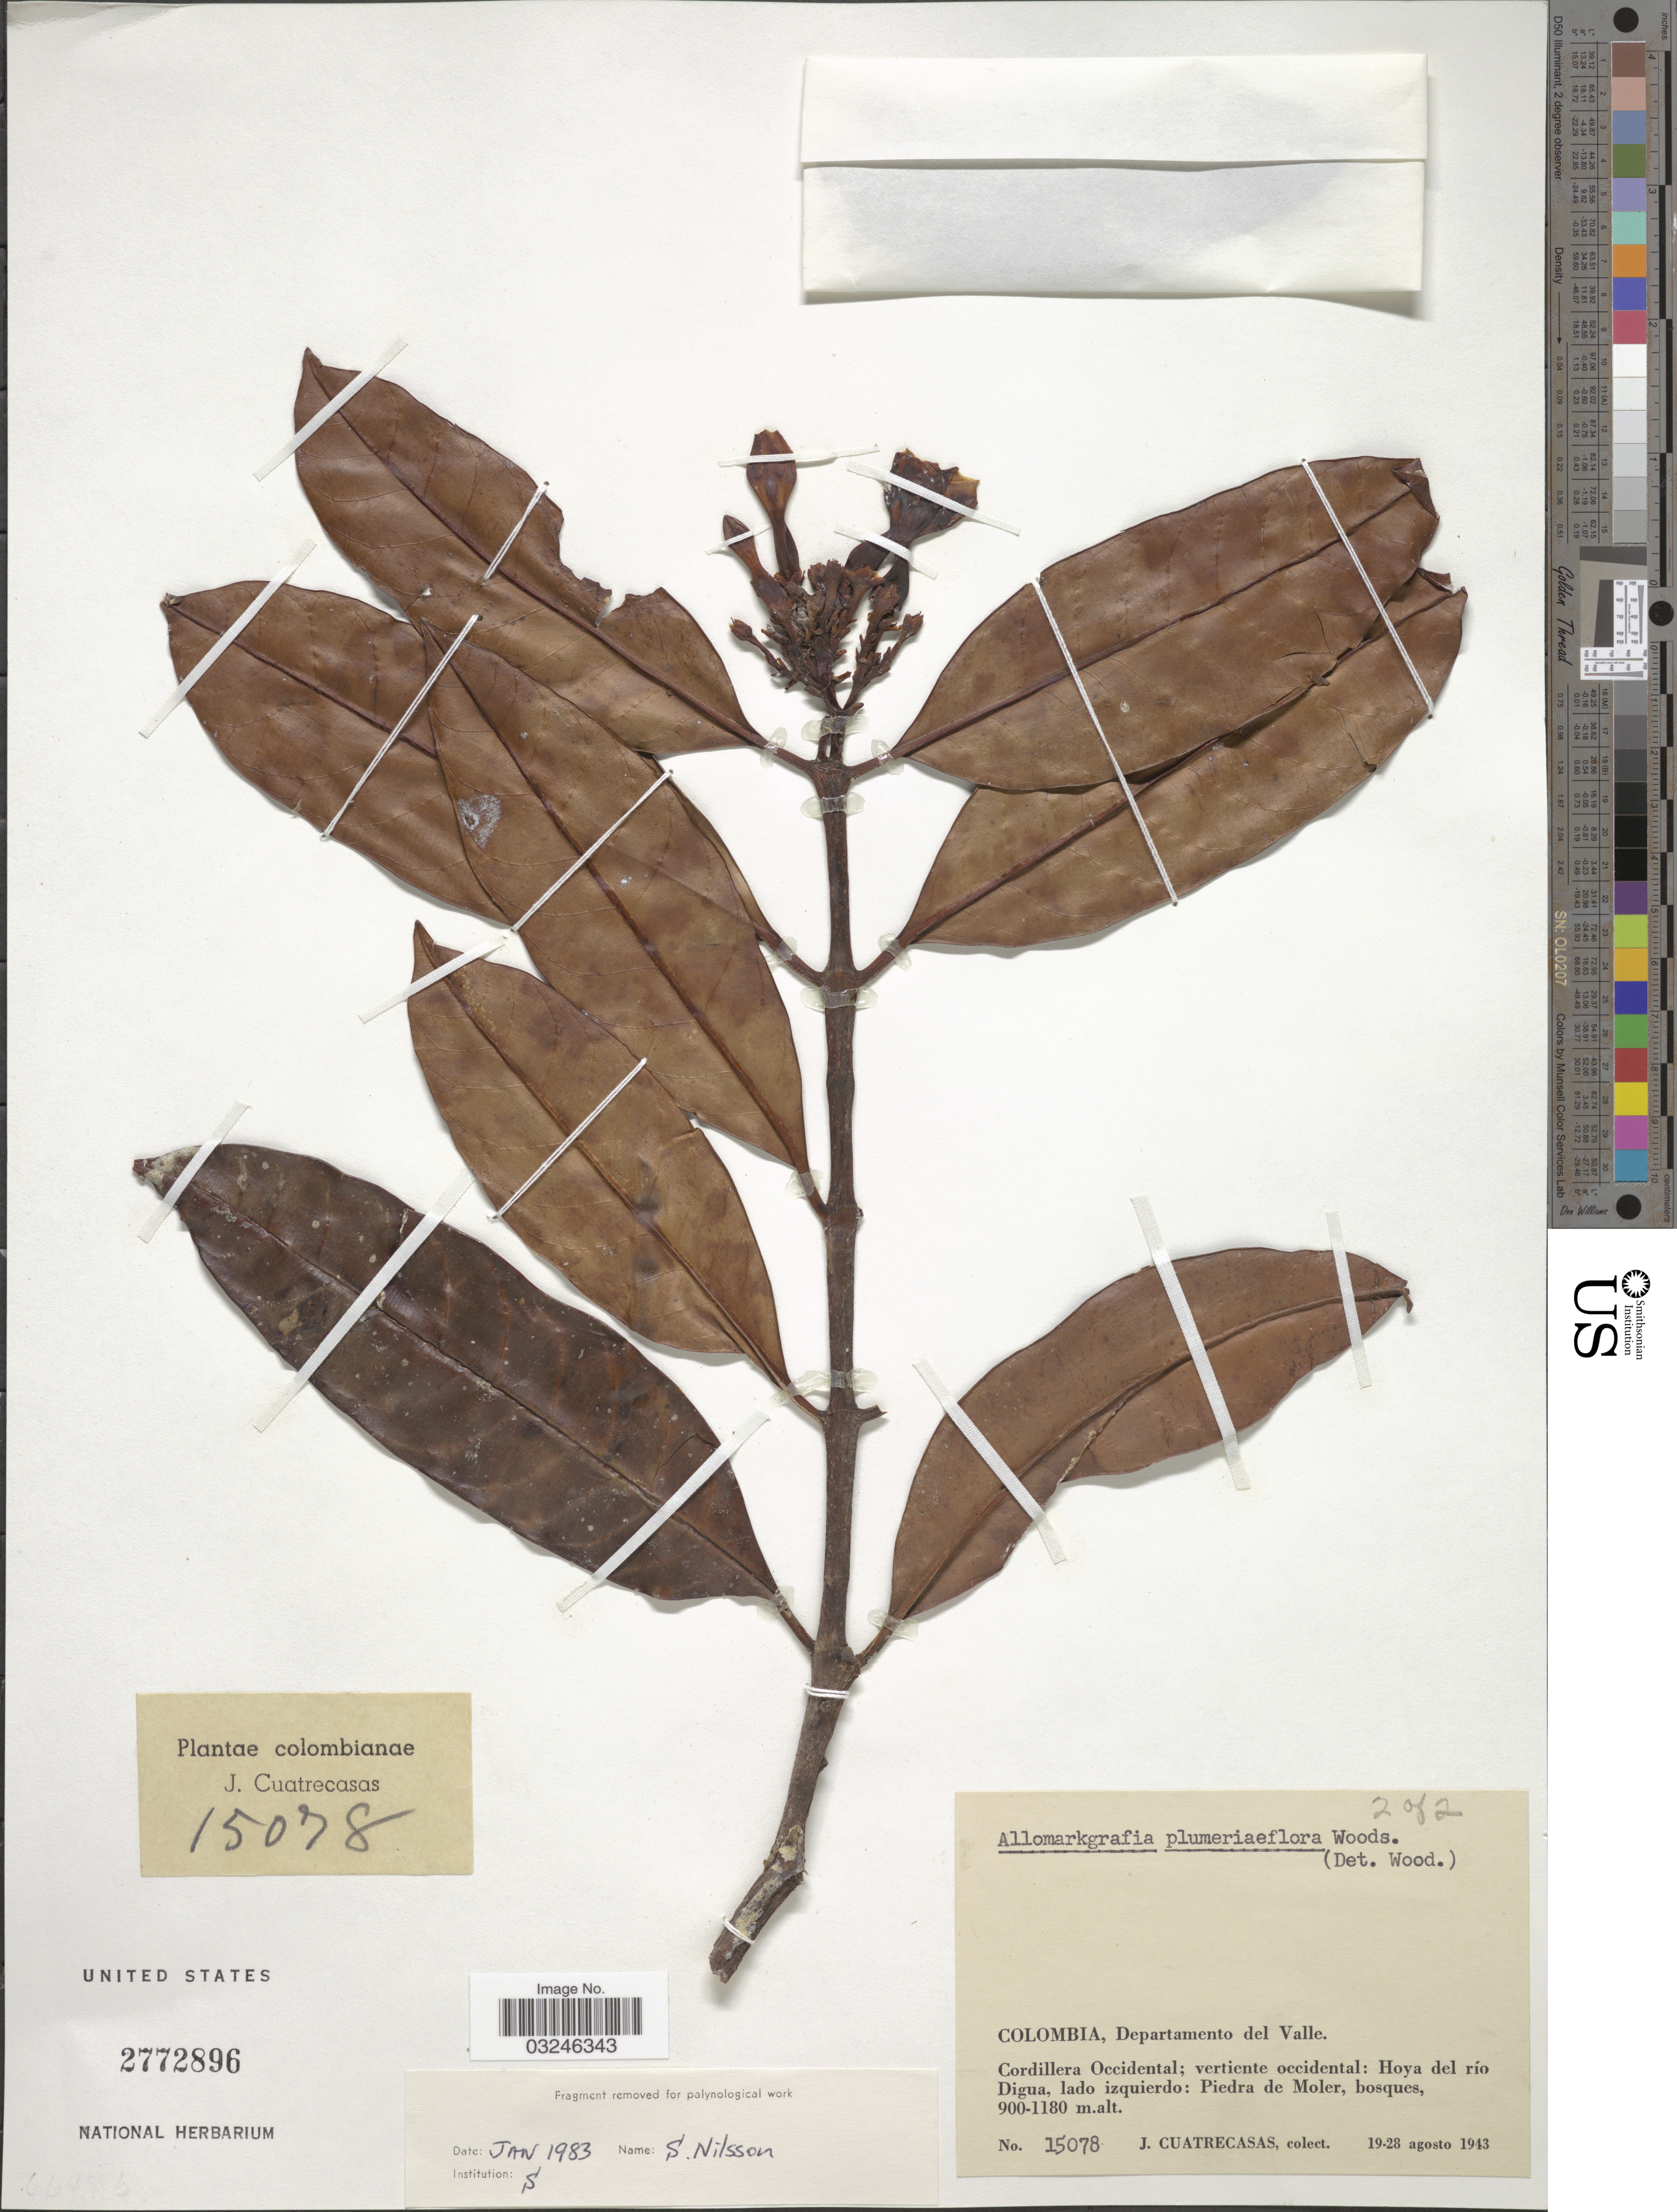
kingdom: Plantae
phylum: Tracheophyta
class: Magnoliopsida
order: Gentianales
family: Apocynaceae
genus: Allomarkgrafia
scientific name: Allomarkgrafia plumeriiflora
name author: Woodson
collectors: J. Cuatrecasas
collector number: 15078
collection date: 1943-08-19/1943-08-28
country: Colombia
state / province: Valle del Cauca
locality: Departamento del Valle. Cordillera Occidental; vertiente occidental: Hoya del río Digua, lado izquierdo: Piedra de Moler.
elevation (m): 900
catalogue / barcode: US 2772896